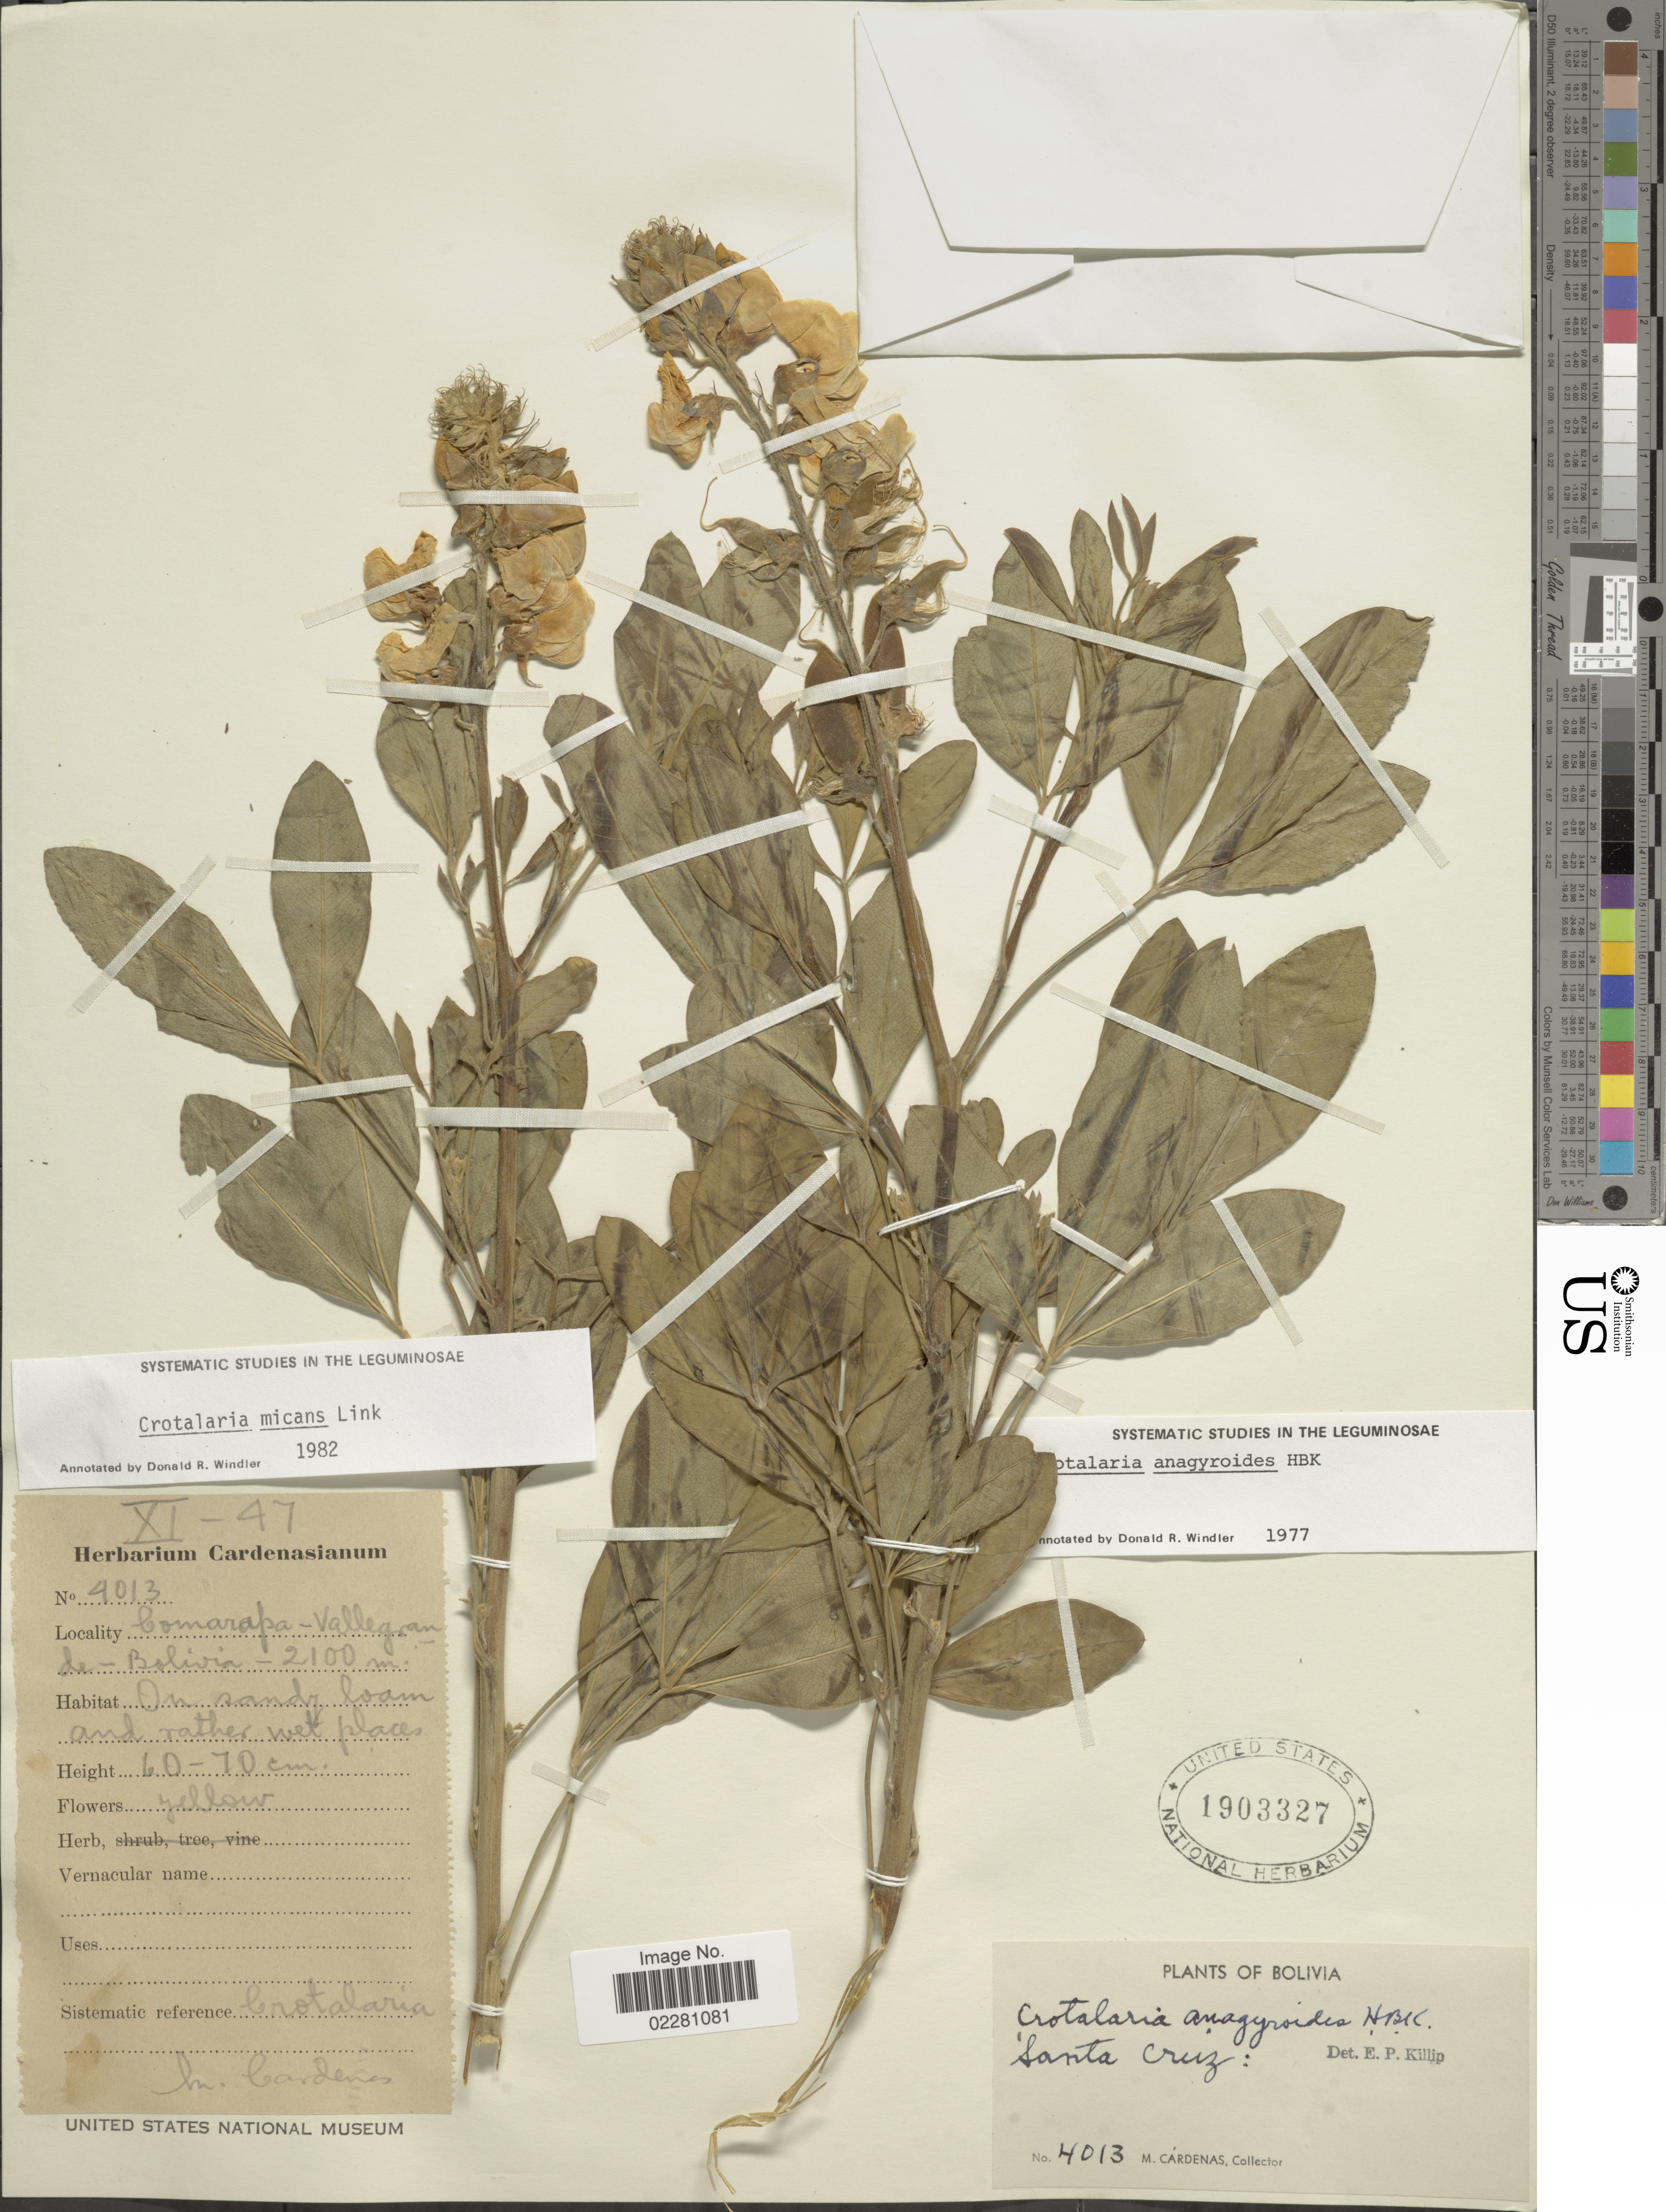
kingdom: Plantae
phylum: Tracheophyta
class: Magnoliopsida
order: Fabales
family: Fabaceae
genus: Crotalaria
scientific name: Crotalaria micans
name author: Link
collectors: M. Cárdenas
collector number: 4013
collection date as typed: Transcribed d/m/y: /11/47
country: Bolivia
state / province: Santa Cruz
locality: Comarapa, Vallegrande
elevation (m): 2100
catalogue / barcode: US 1903327